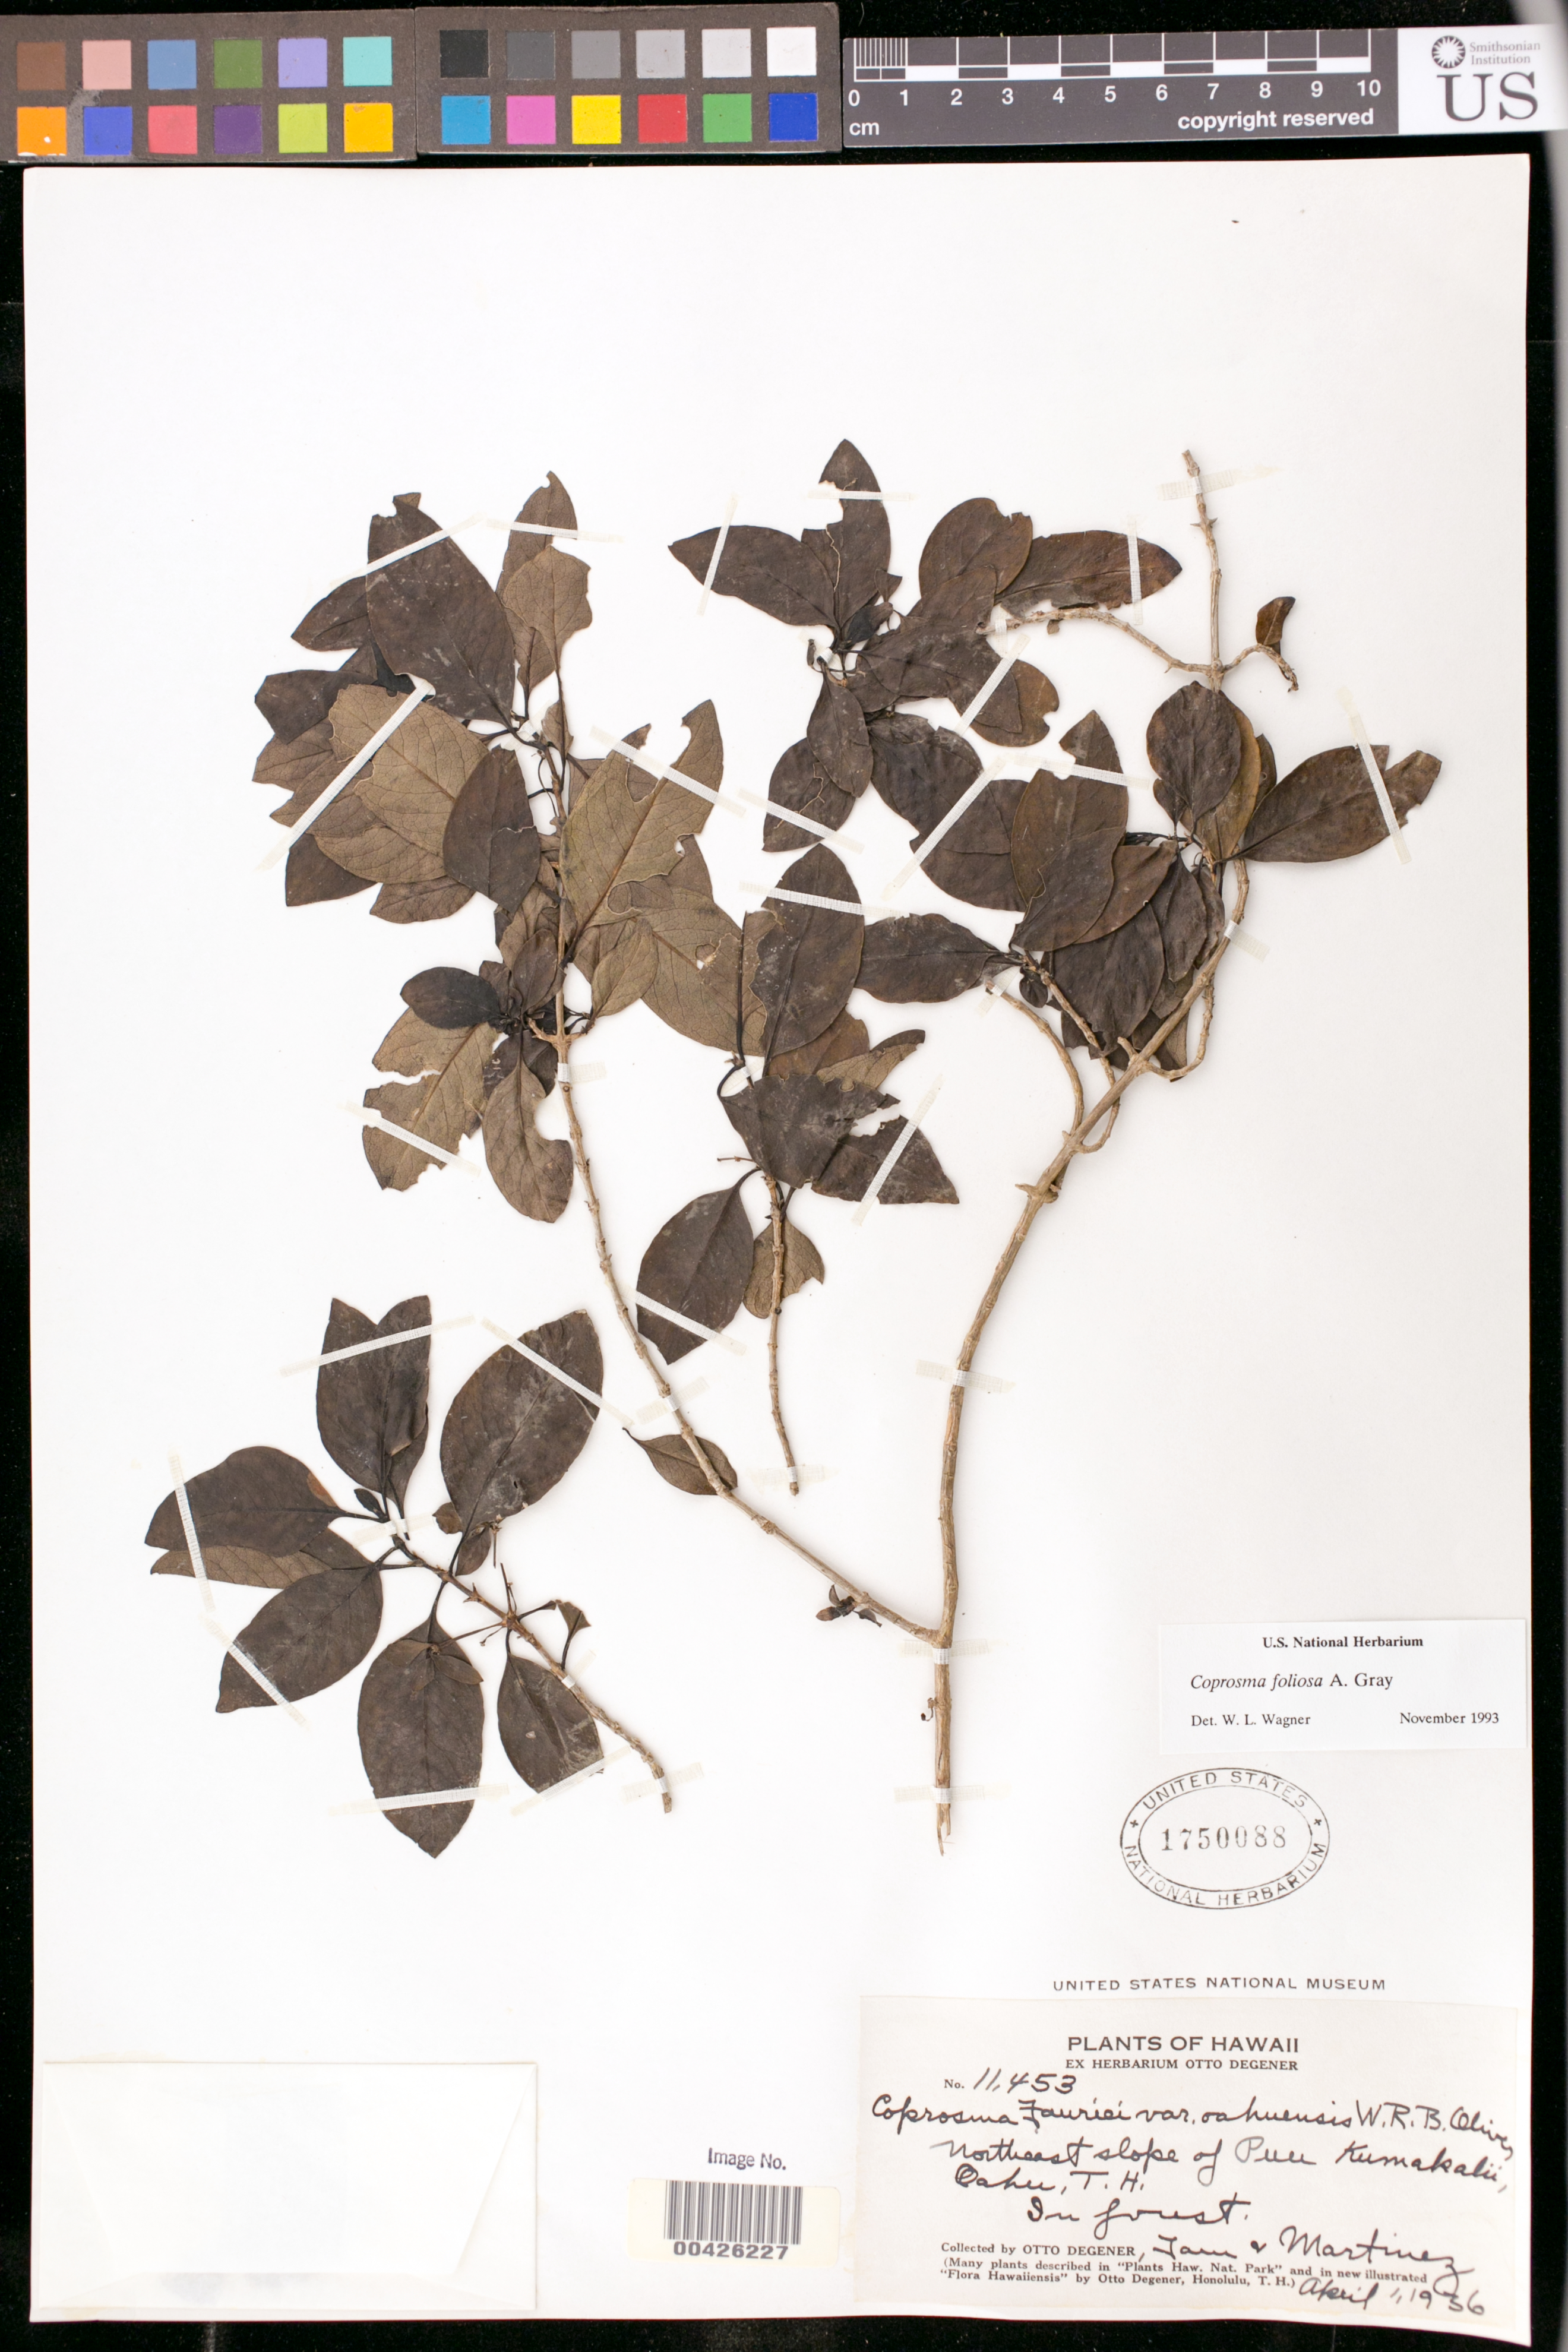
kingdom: Plantae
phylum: Tracheophyta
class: Magnoliopsida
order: Gentianales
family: Rubiaceae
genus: Coprosma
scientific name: Coprosma foliosa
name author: A. Gray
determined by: Wagner, W. L., (BOT), Smithsonian Institution - National Museum of Natural History (UNITED STATES)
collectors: O. Degener, Tam & -- Martinez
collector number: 11453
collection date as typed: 1 Apr 1936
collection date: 1936-04-01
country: United States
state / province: Hawaii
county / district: Honolulu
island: Oahu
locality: NE slope of Puu Kumakalii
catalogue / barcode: US 1750088